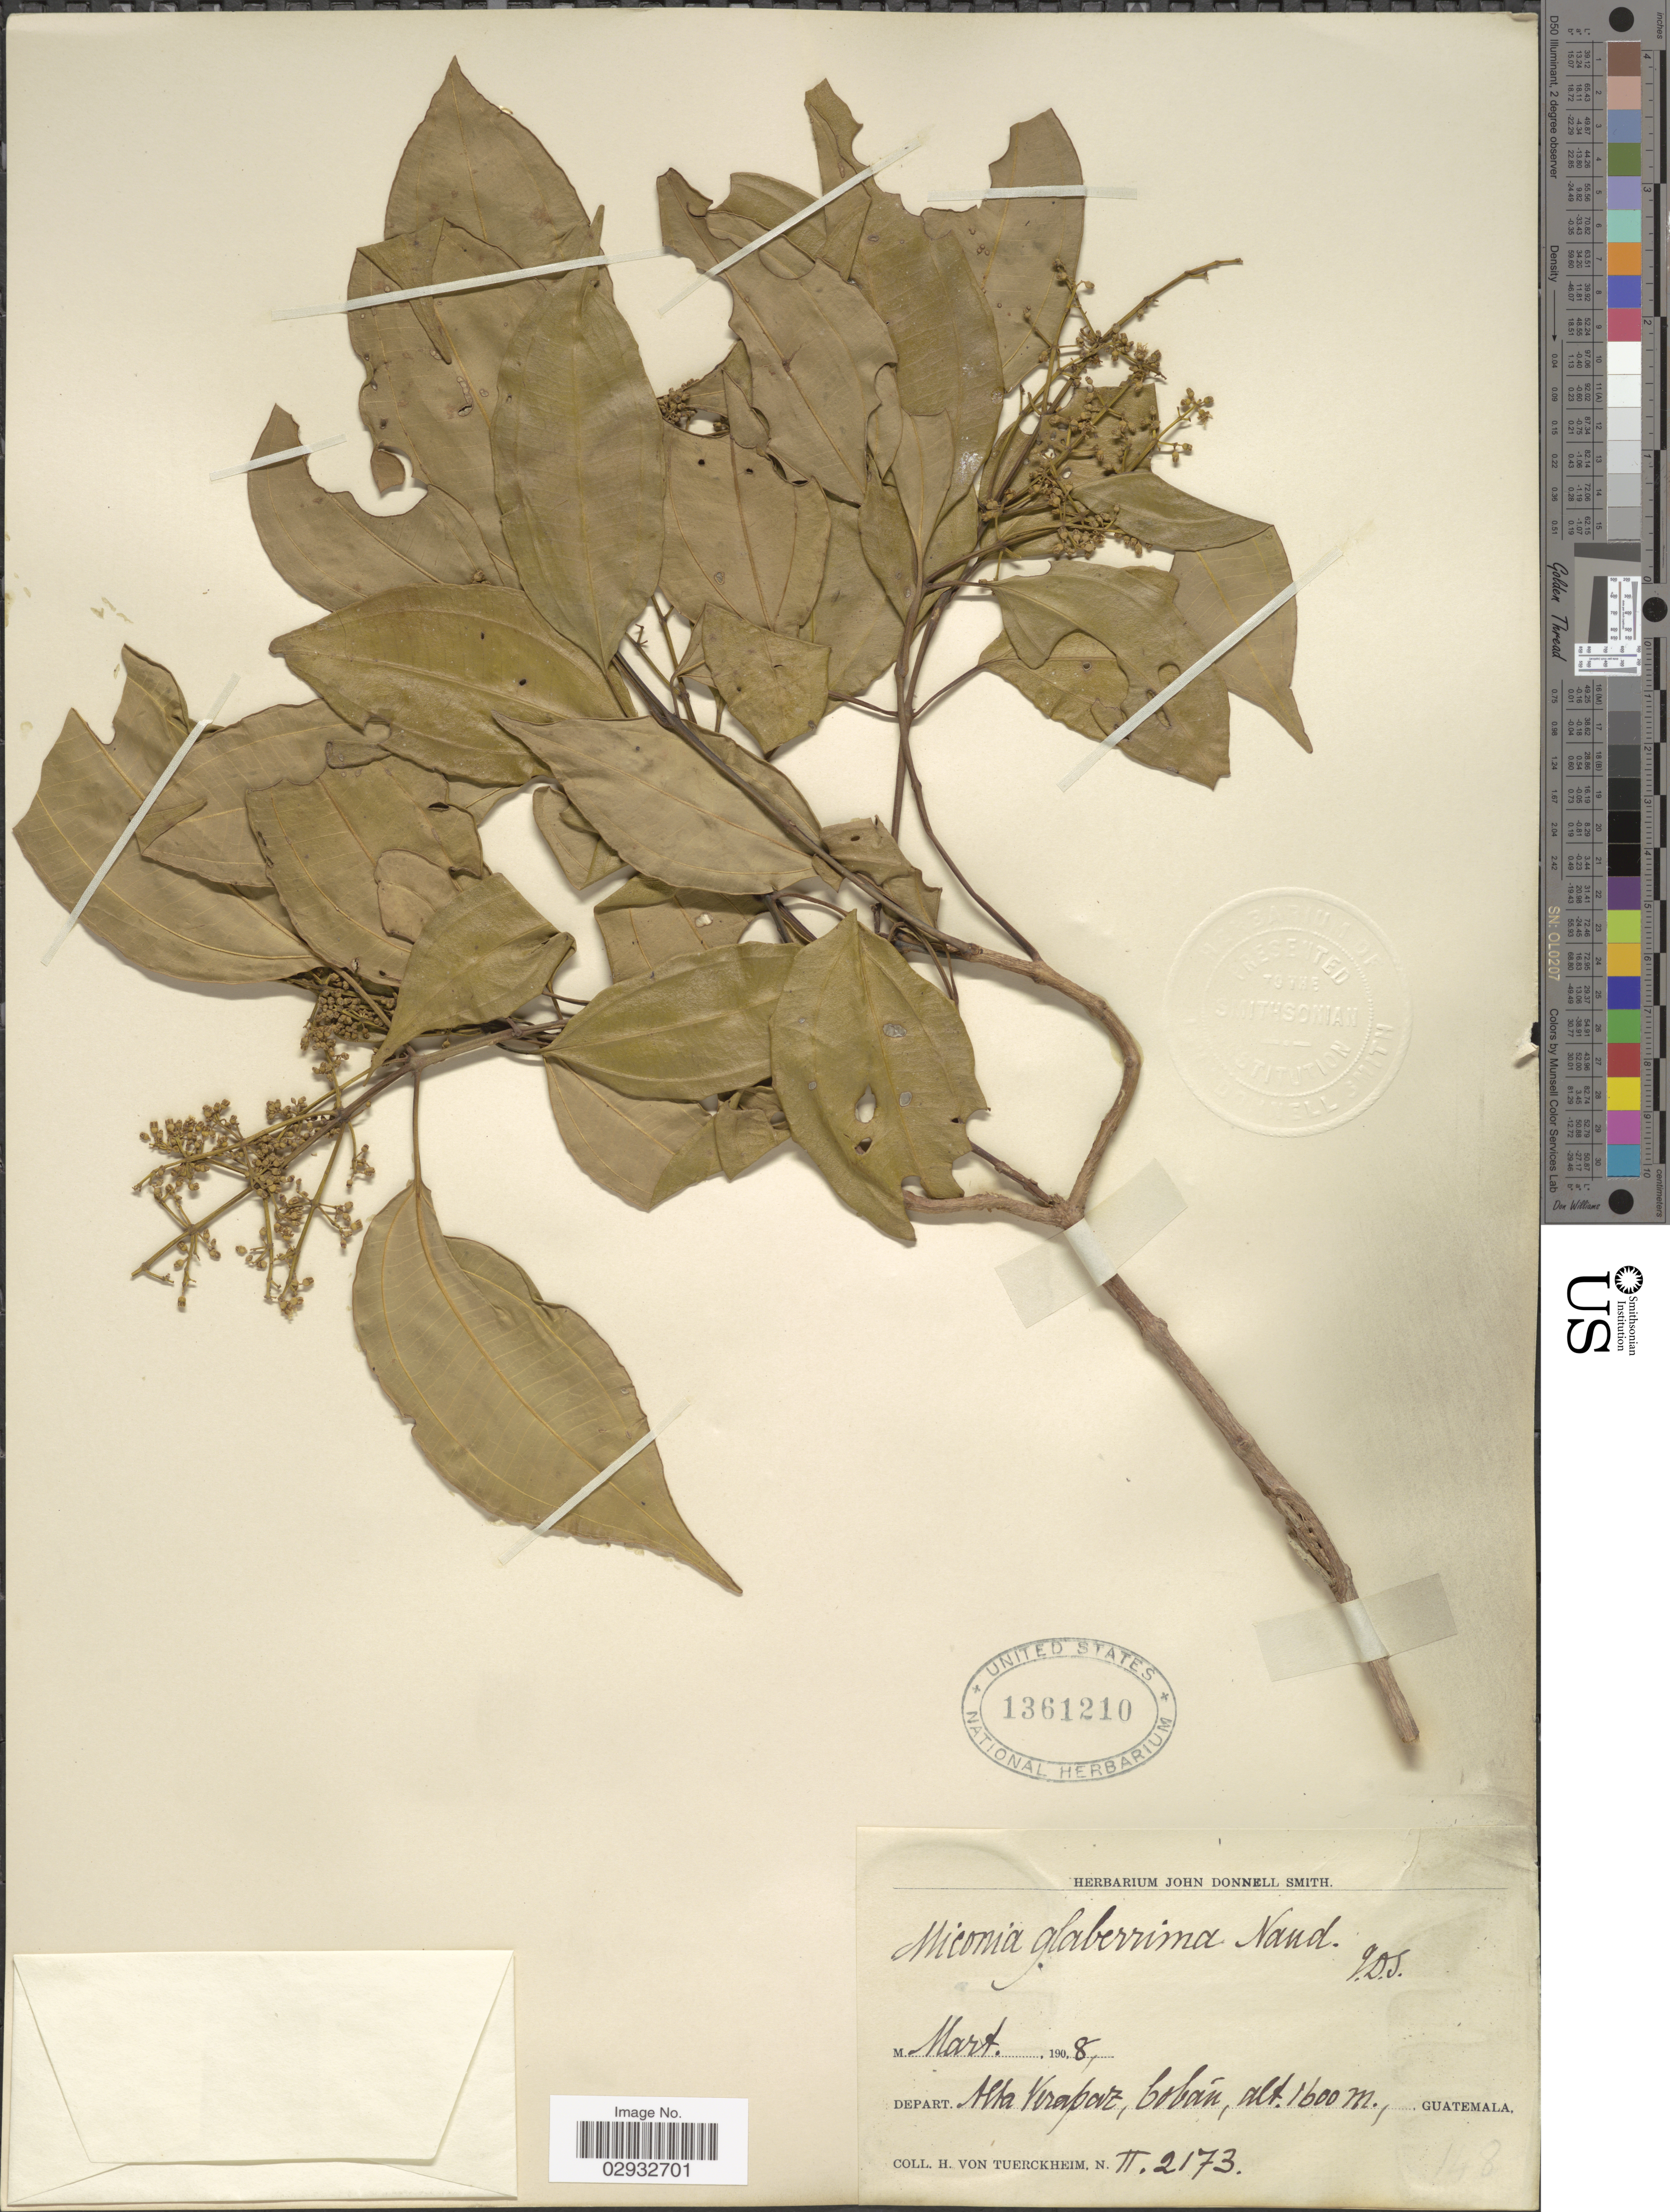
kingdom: Plantae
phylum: Tracheophyta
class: Magnoliopsida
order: Myrtales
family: Melastomataceae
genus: Miconia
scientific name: Miconia glaberrima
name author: (Schltdl.) Naudin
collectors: H. von Türckheim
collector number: II2173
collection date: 1908-03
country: Guatemala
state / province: Alta Verapaz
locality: Depart. Alta Verapaz, Cobán.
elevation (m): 1600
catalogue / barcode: US 1361210